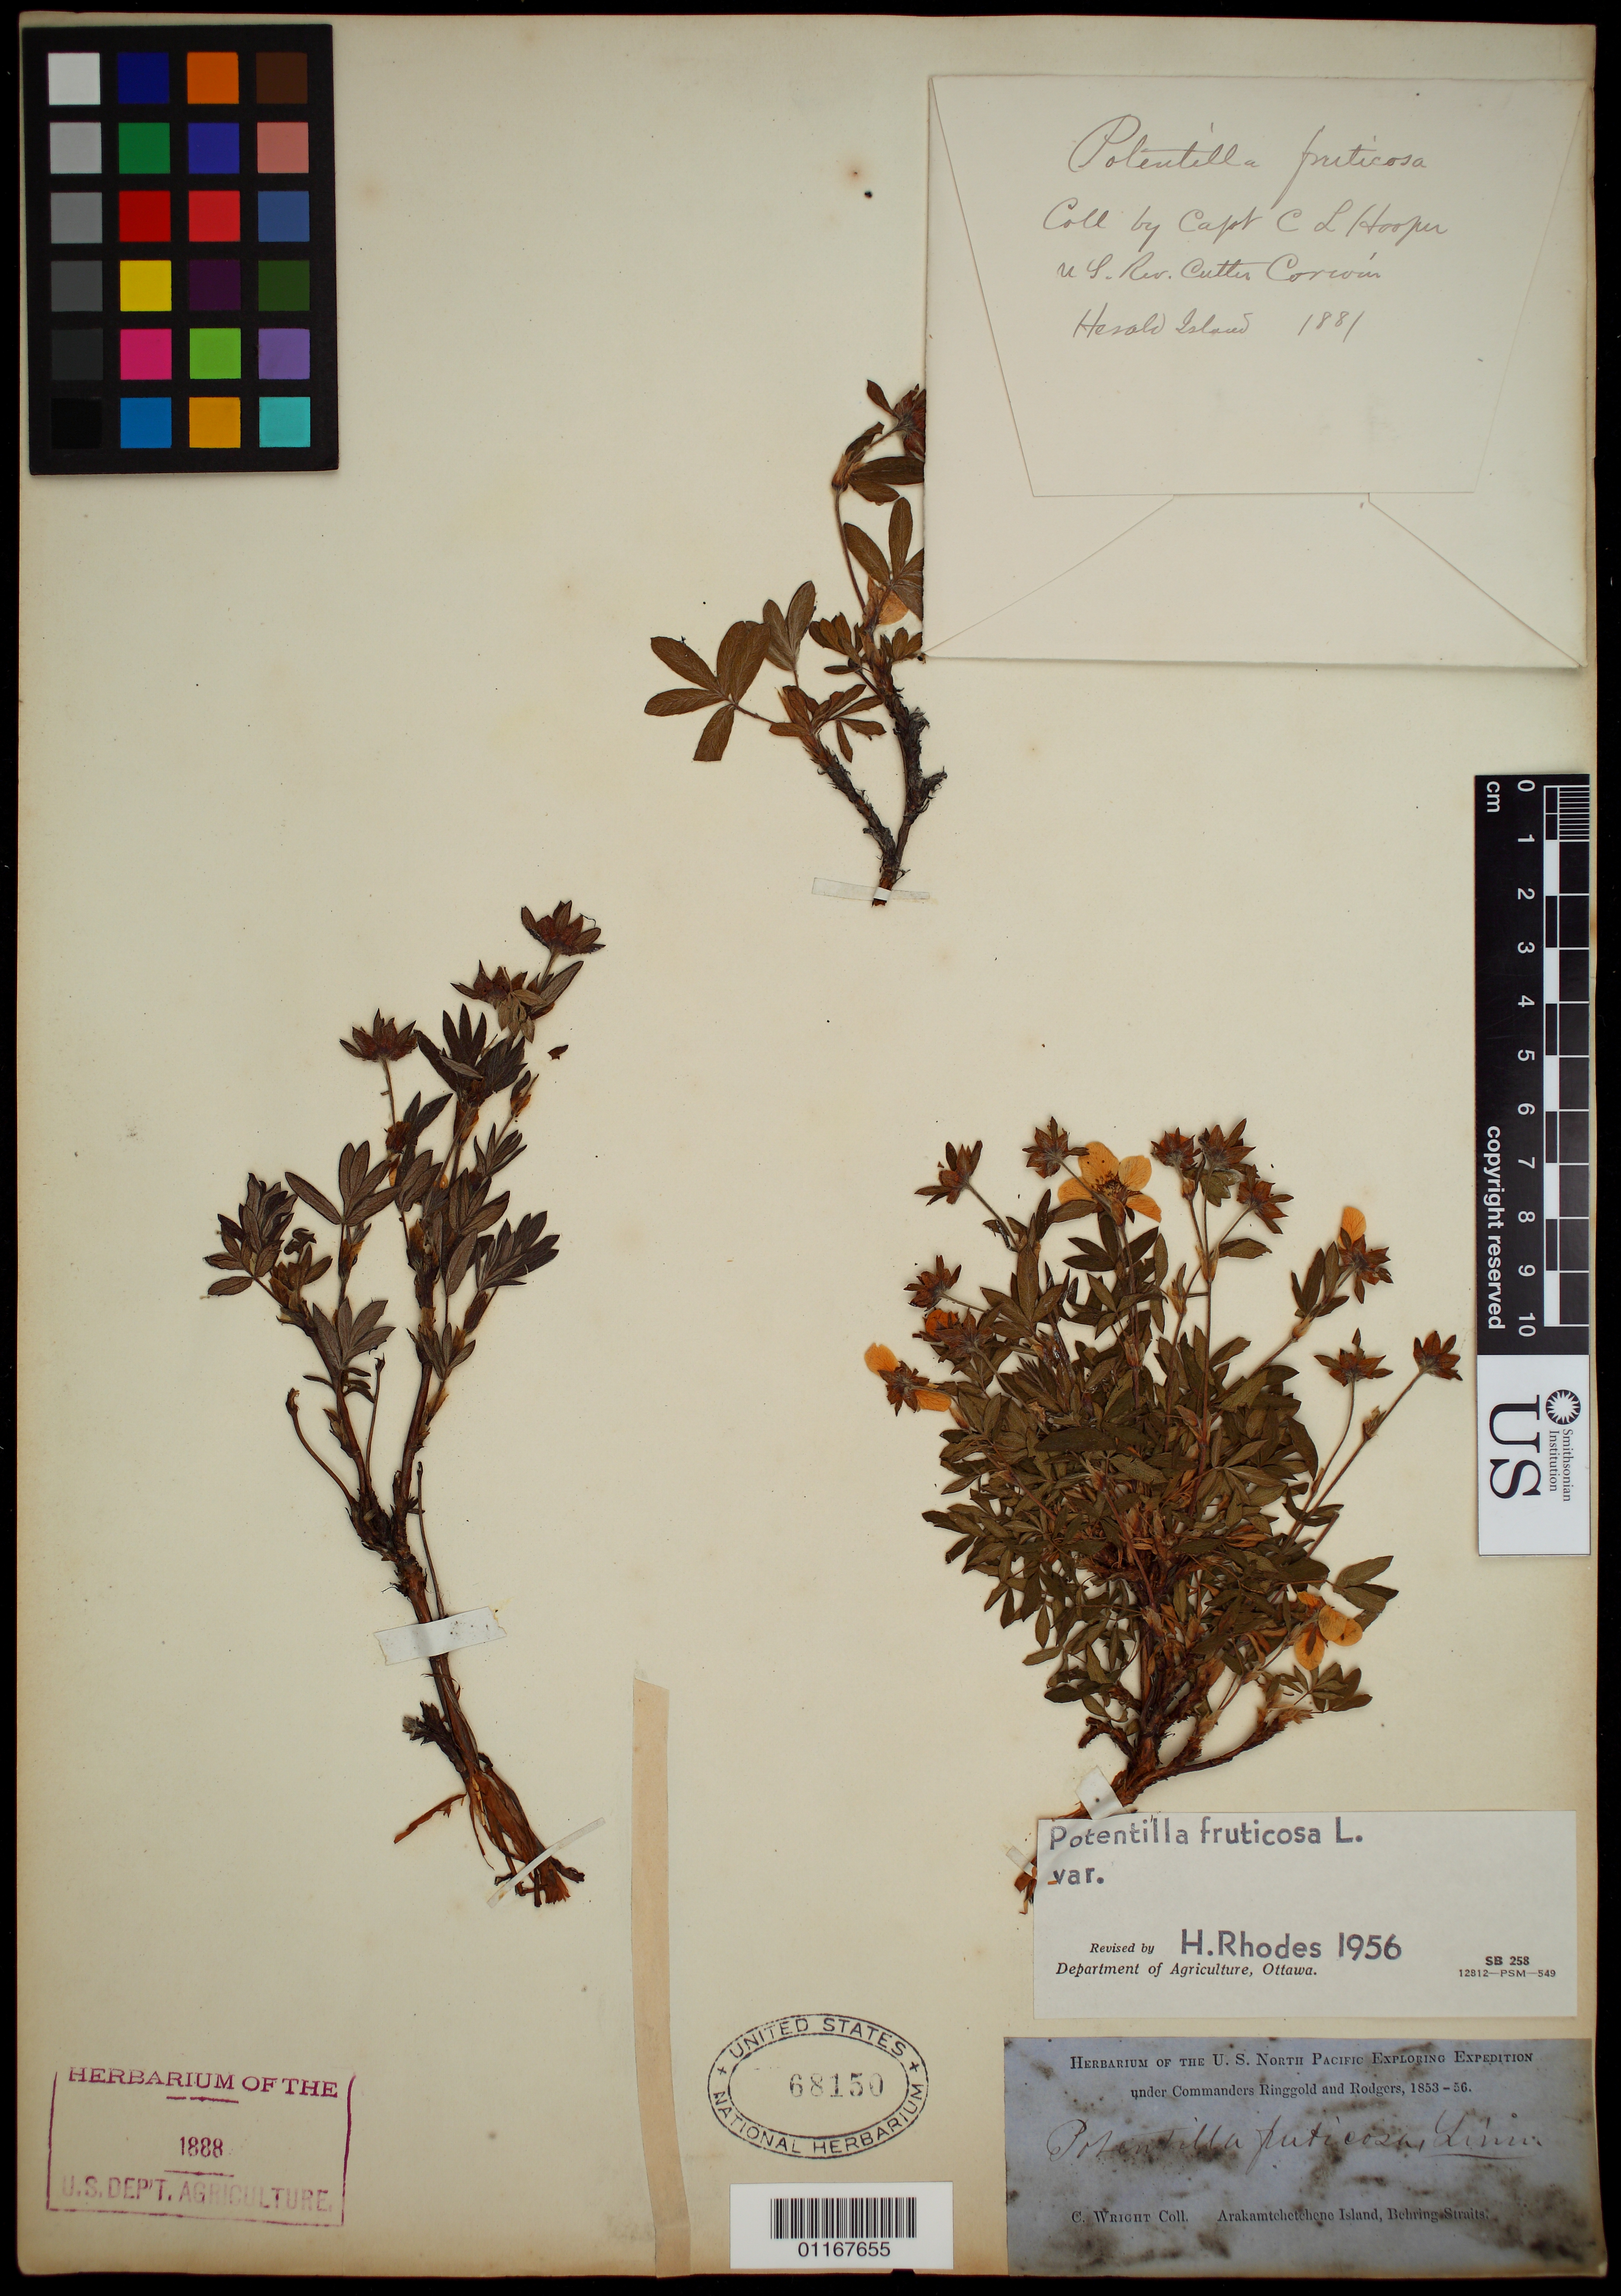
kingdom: Plantae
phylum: Tracheophyta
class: Magnoliopsida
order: Rosales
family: Rosaceae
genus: Dasiphora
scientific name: Dasiphora fruticosa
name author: (L.) Rydb.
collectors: C. Wright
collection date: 1853/1856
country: Russian Federation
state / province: Chukotka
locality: Arakamtchetchene I. Bering Straits.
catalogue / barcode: US 68150